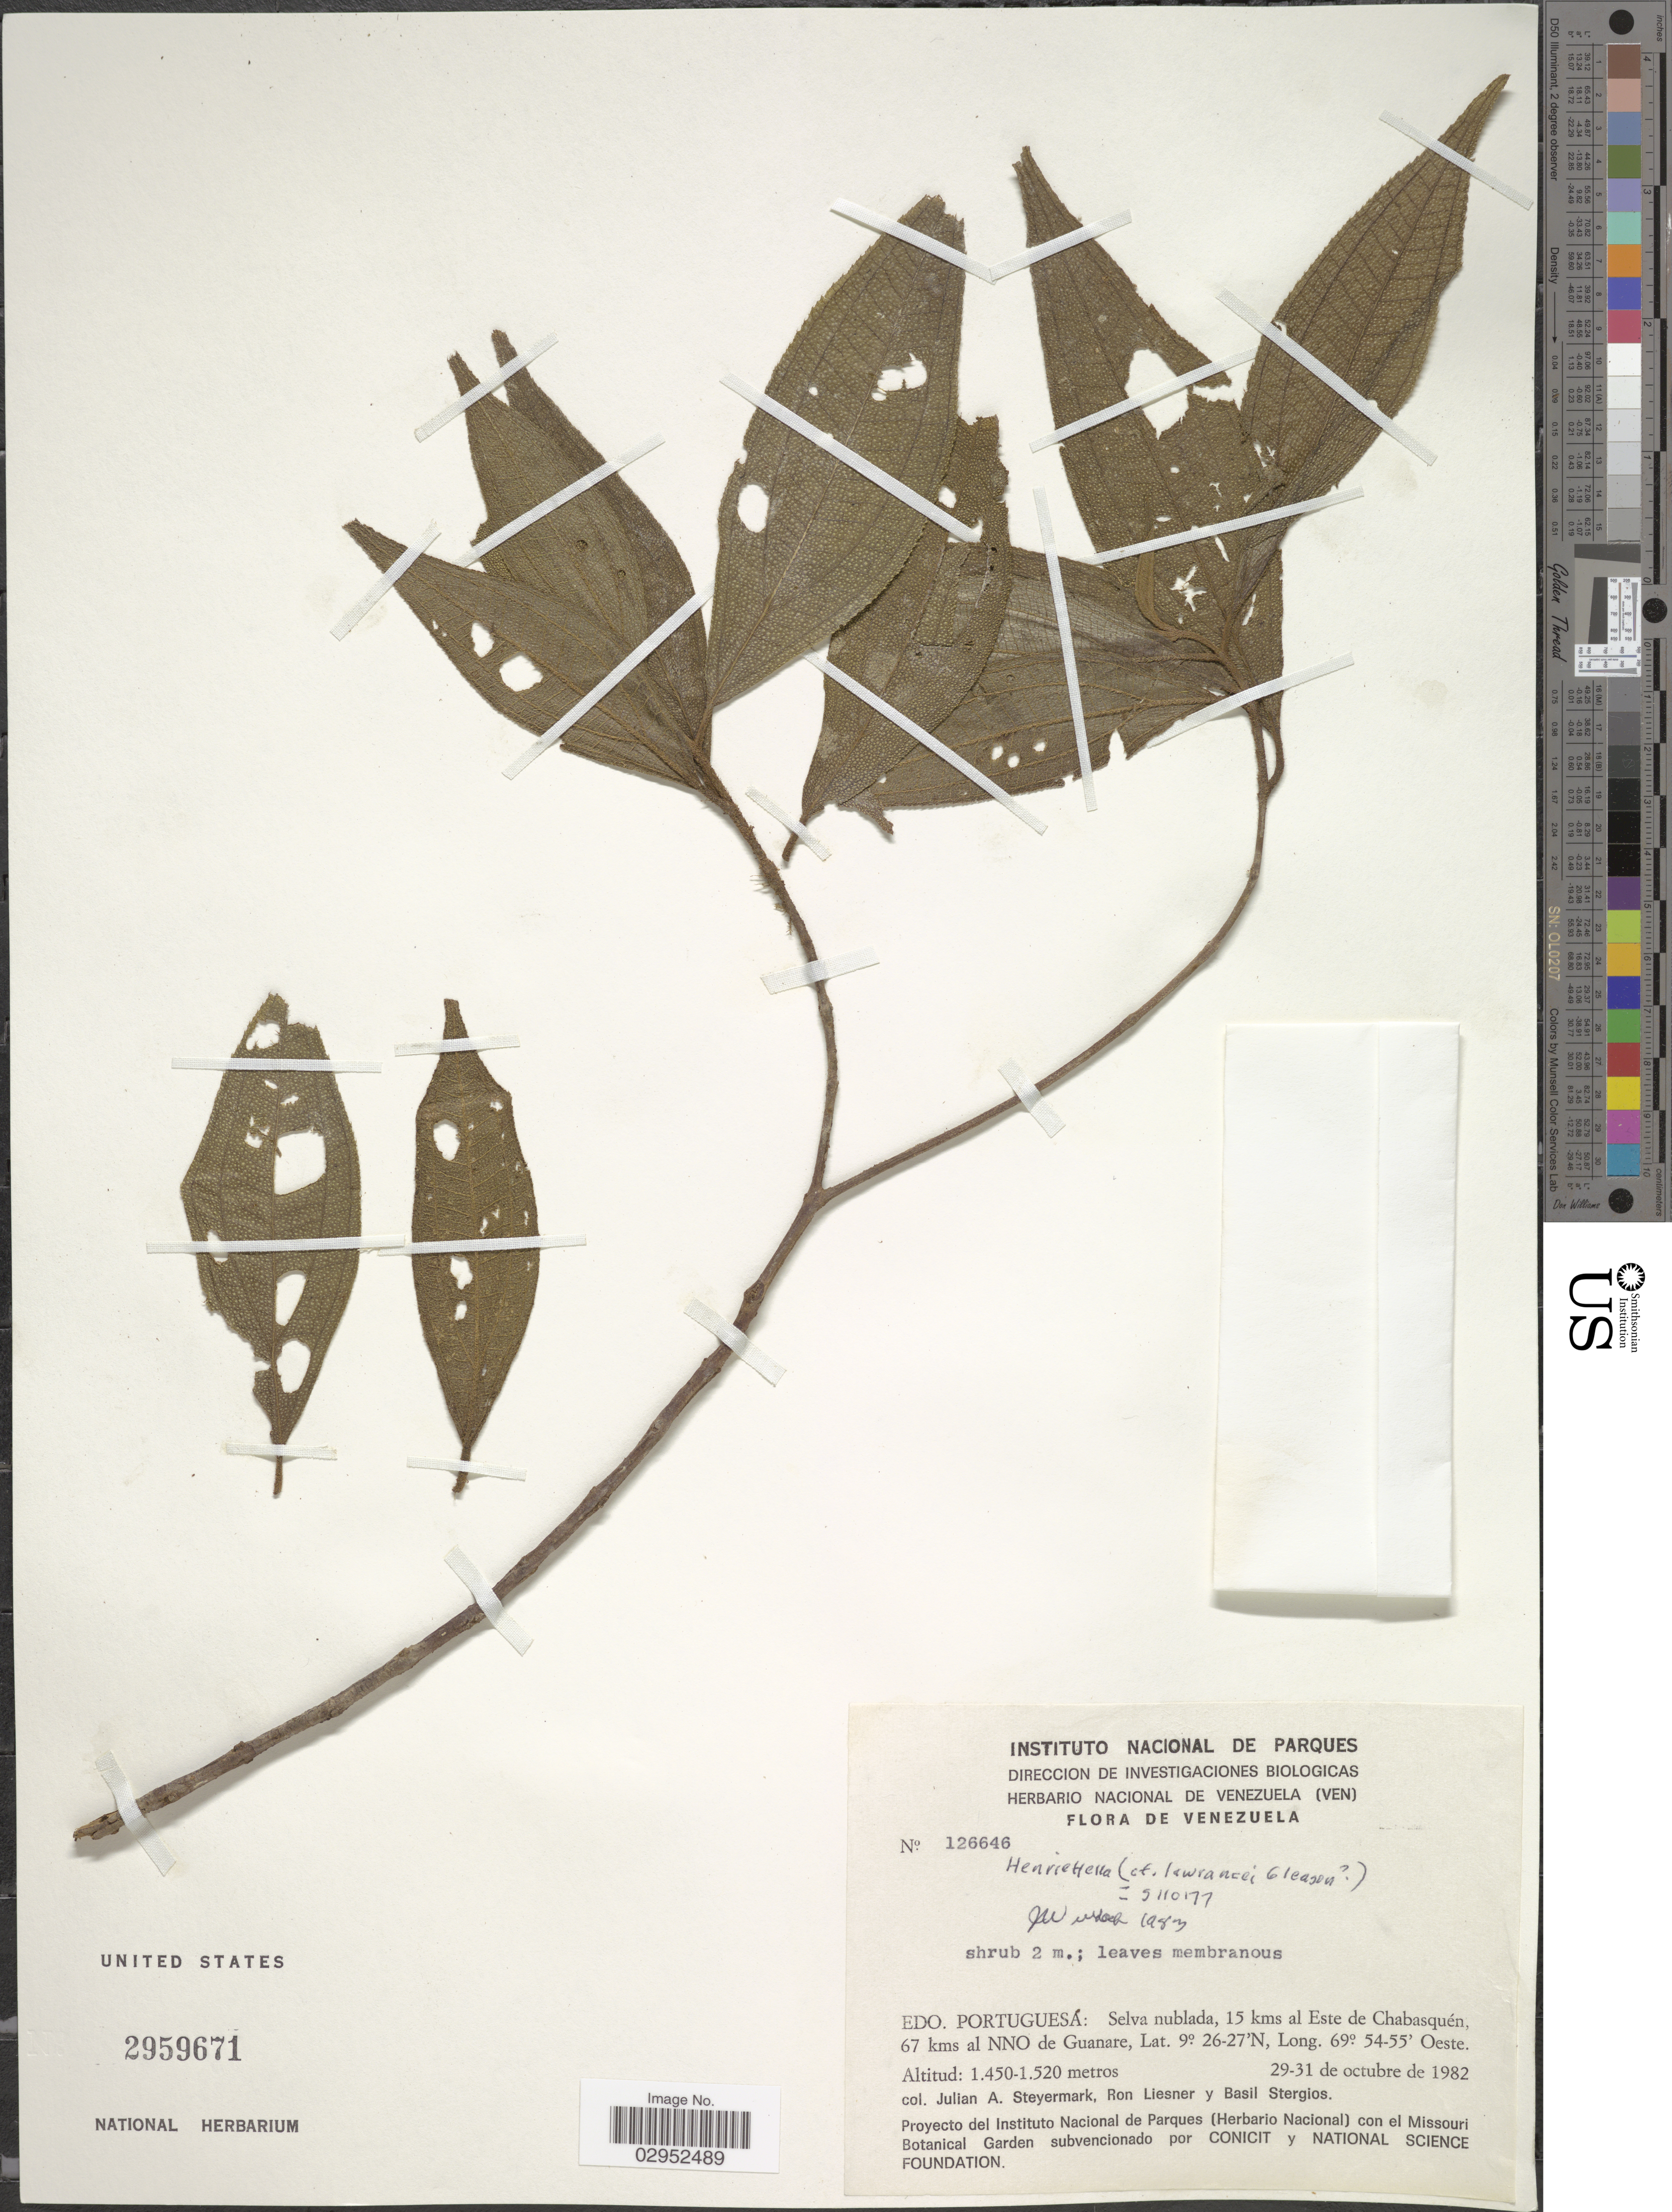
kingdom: Plantae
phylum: Tracheophyta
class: Magnoliopsida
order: Myrtales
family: Melastomataceae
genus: Henriettea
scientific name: Henriettea sp.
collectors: J. Steyermark, R. L. Liesner & B. G. Stergios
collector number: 126646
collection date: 1982-10-29/1982-10-31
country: Venezuela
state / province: Portuguesa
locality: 15 kms al E de Chabasquén, 67 kms al NNO de Guanare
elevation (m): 1450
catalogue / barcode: US 2959671